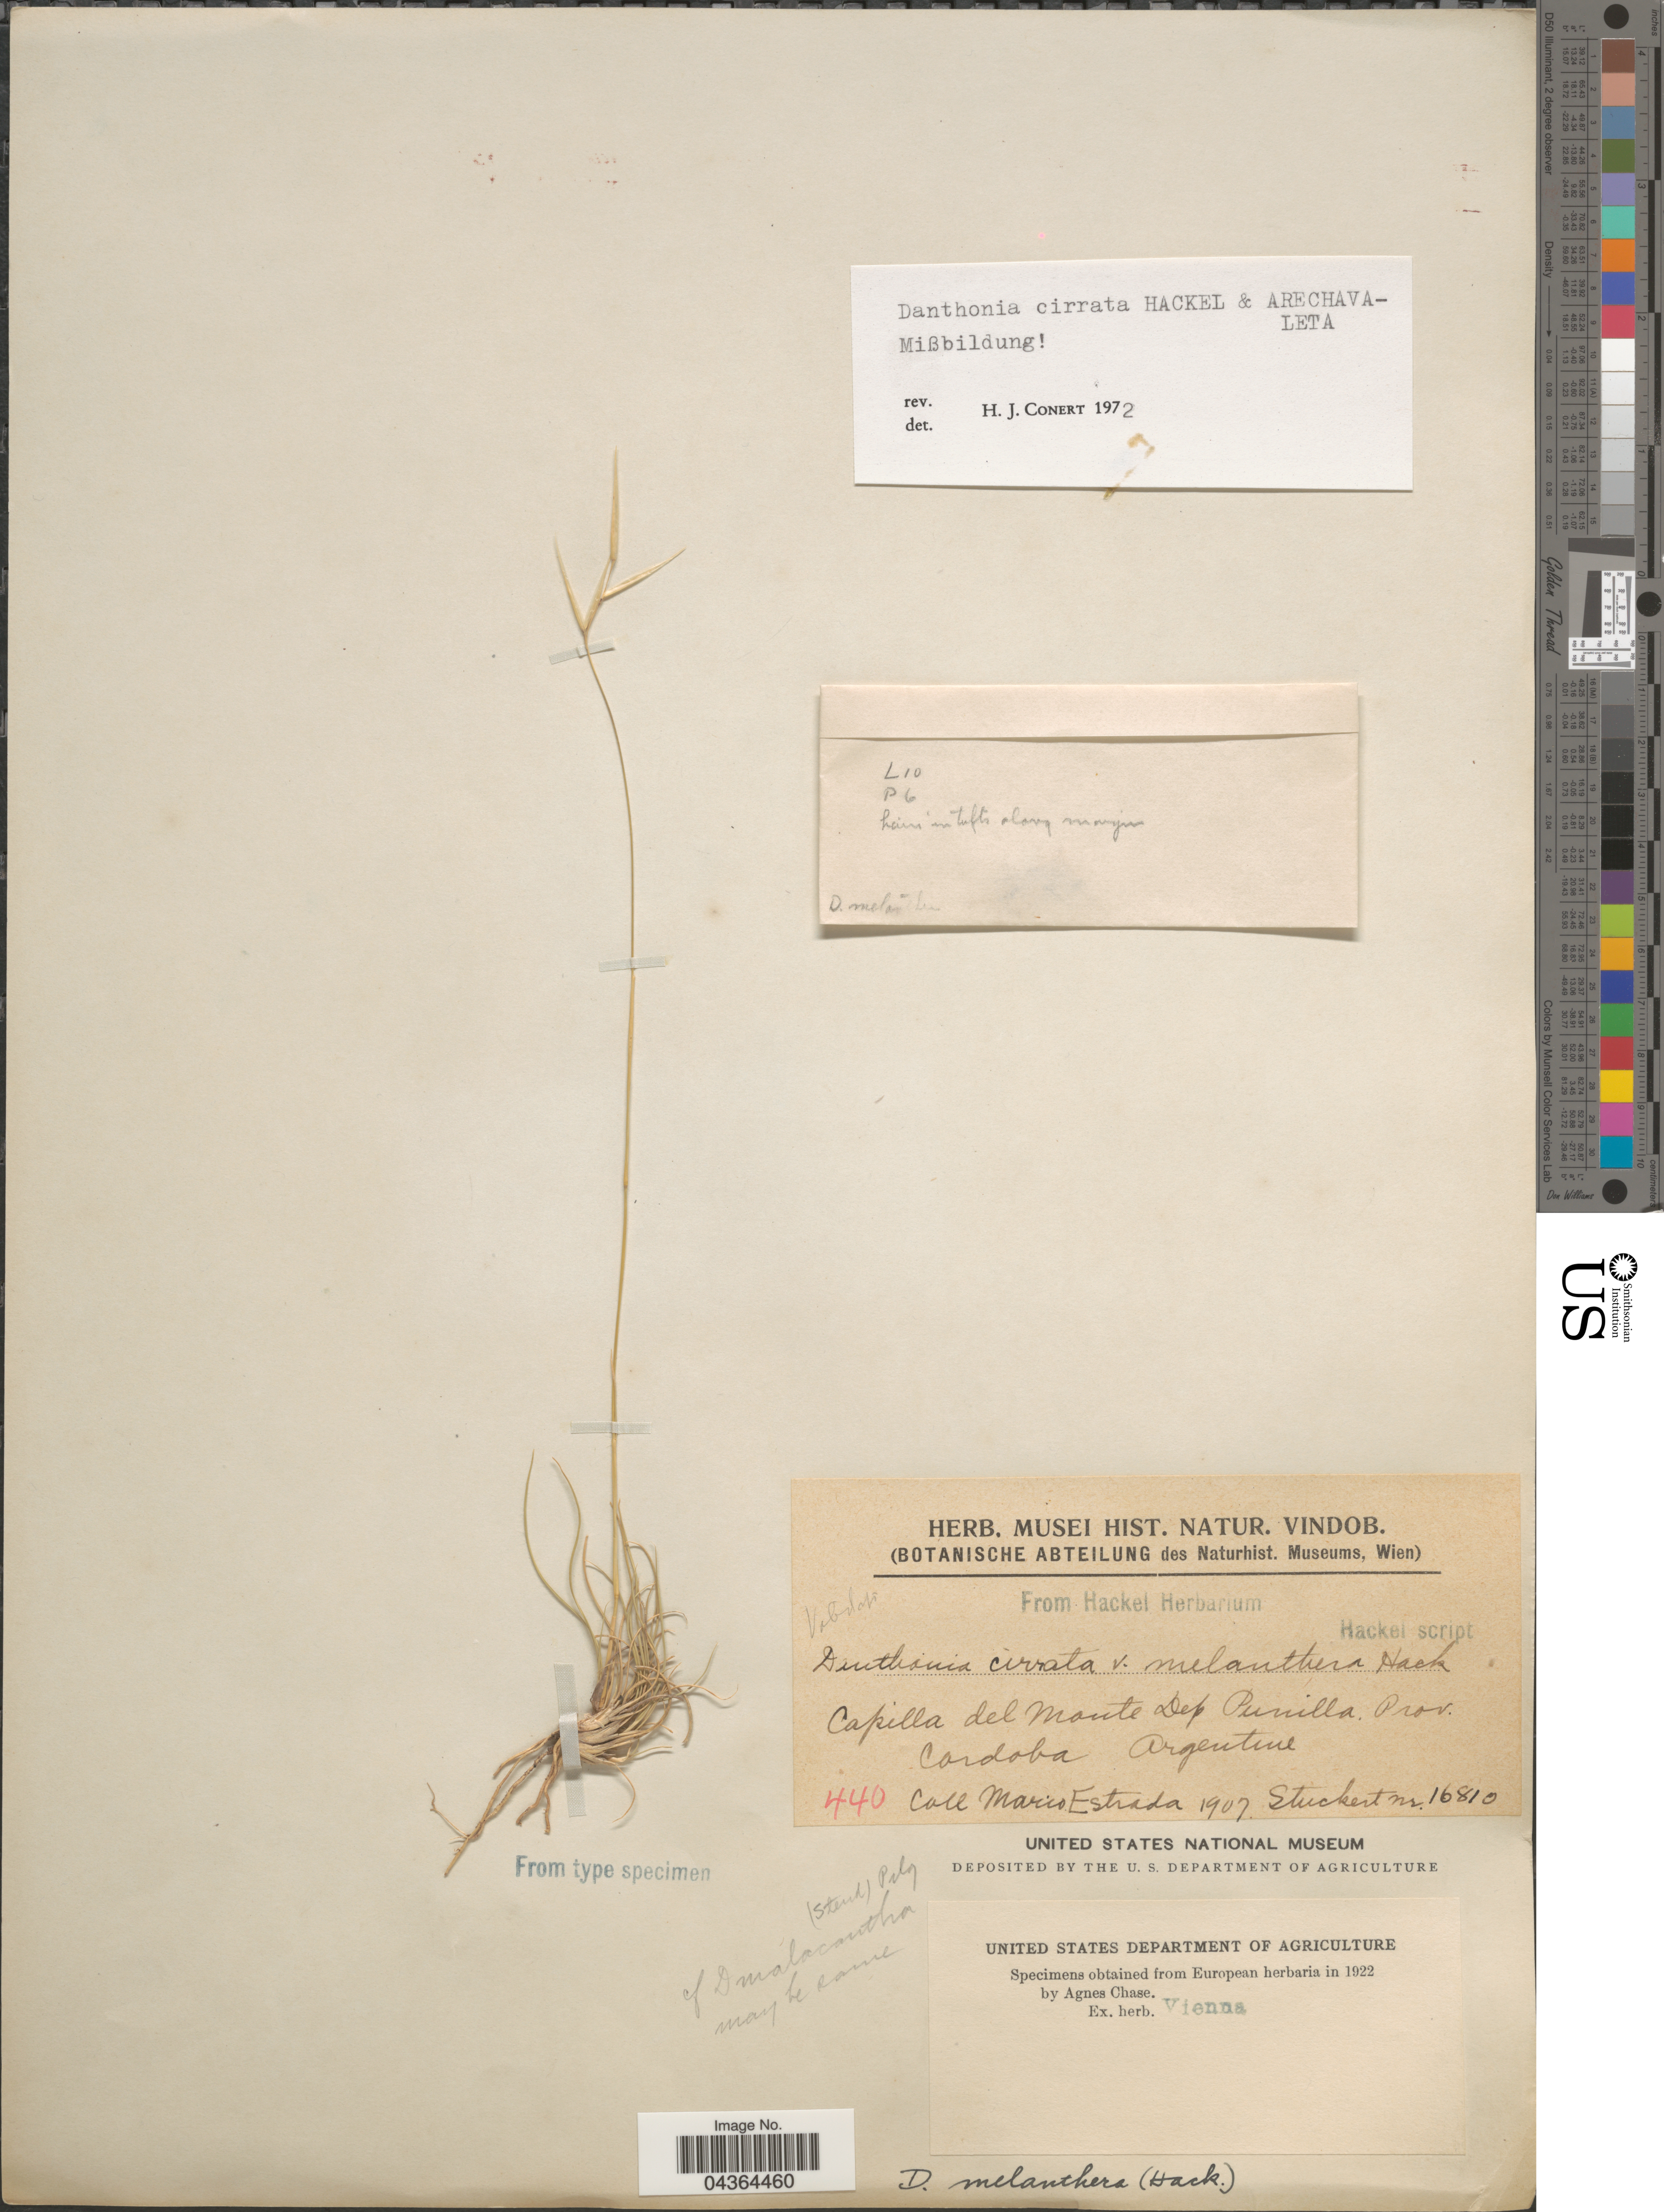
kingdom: Plantae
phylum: Tracheophyta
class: Liliopsida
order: Poales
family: Poaceae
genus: Danthonia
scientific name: Danthonia cirrata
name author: Hack. & Arechav.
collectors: M. Estrada & Stuckert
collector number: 16810?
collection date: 1907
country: Argentina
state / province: Cordoba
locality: Capilla del Monte Dep Punilla.